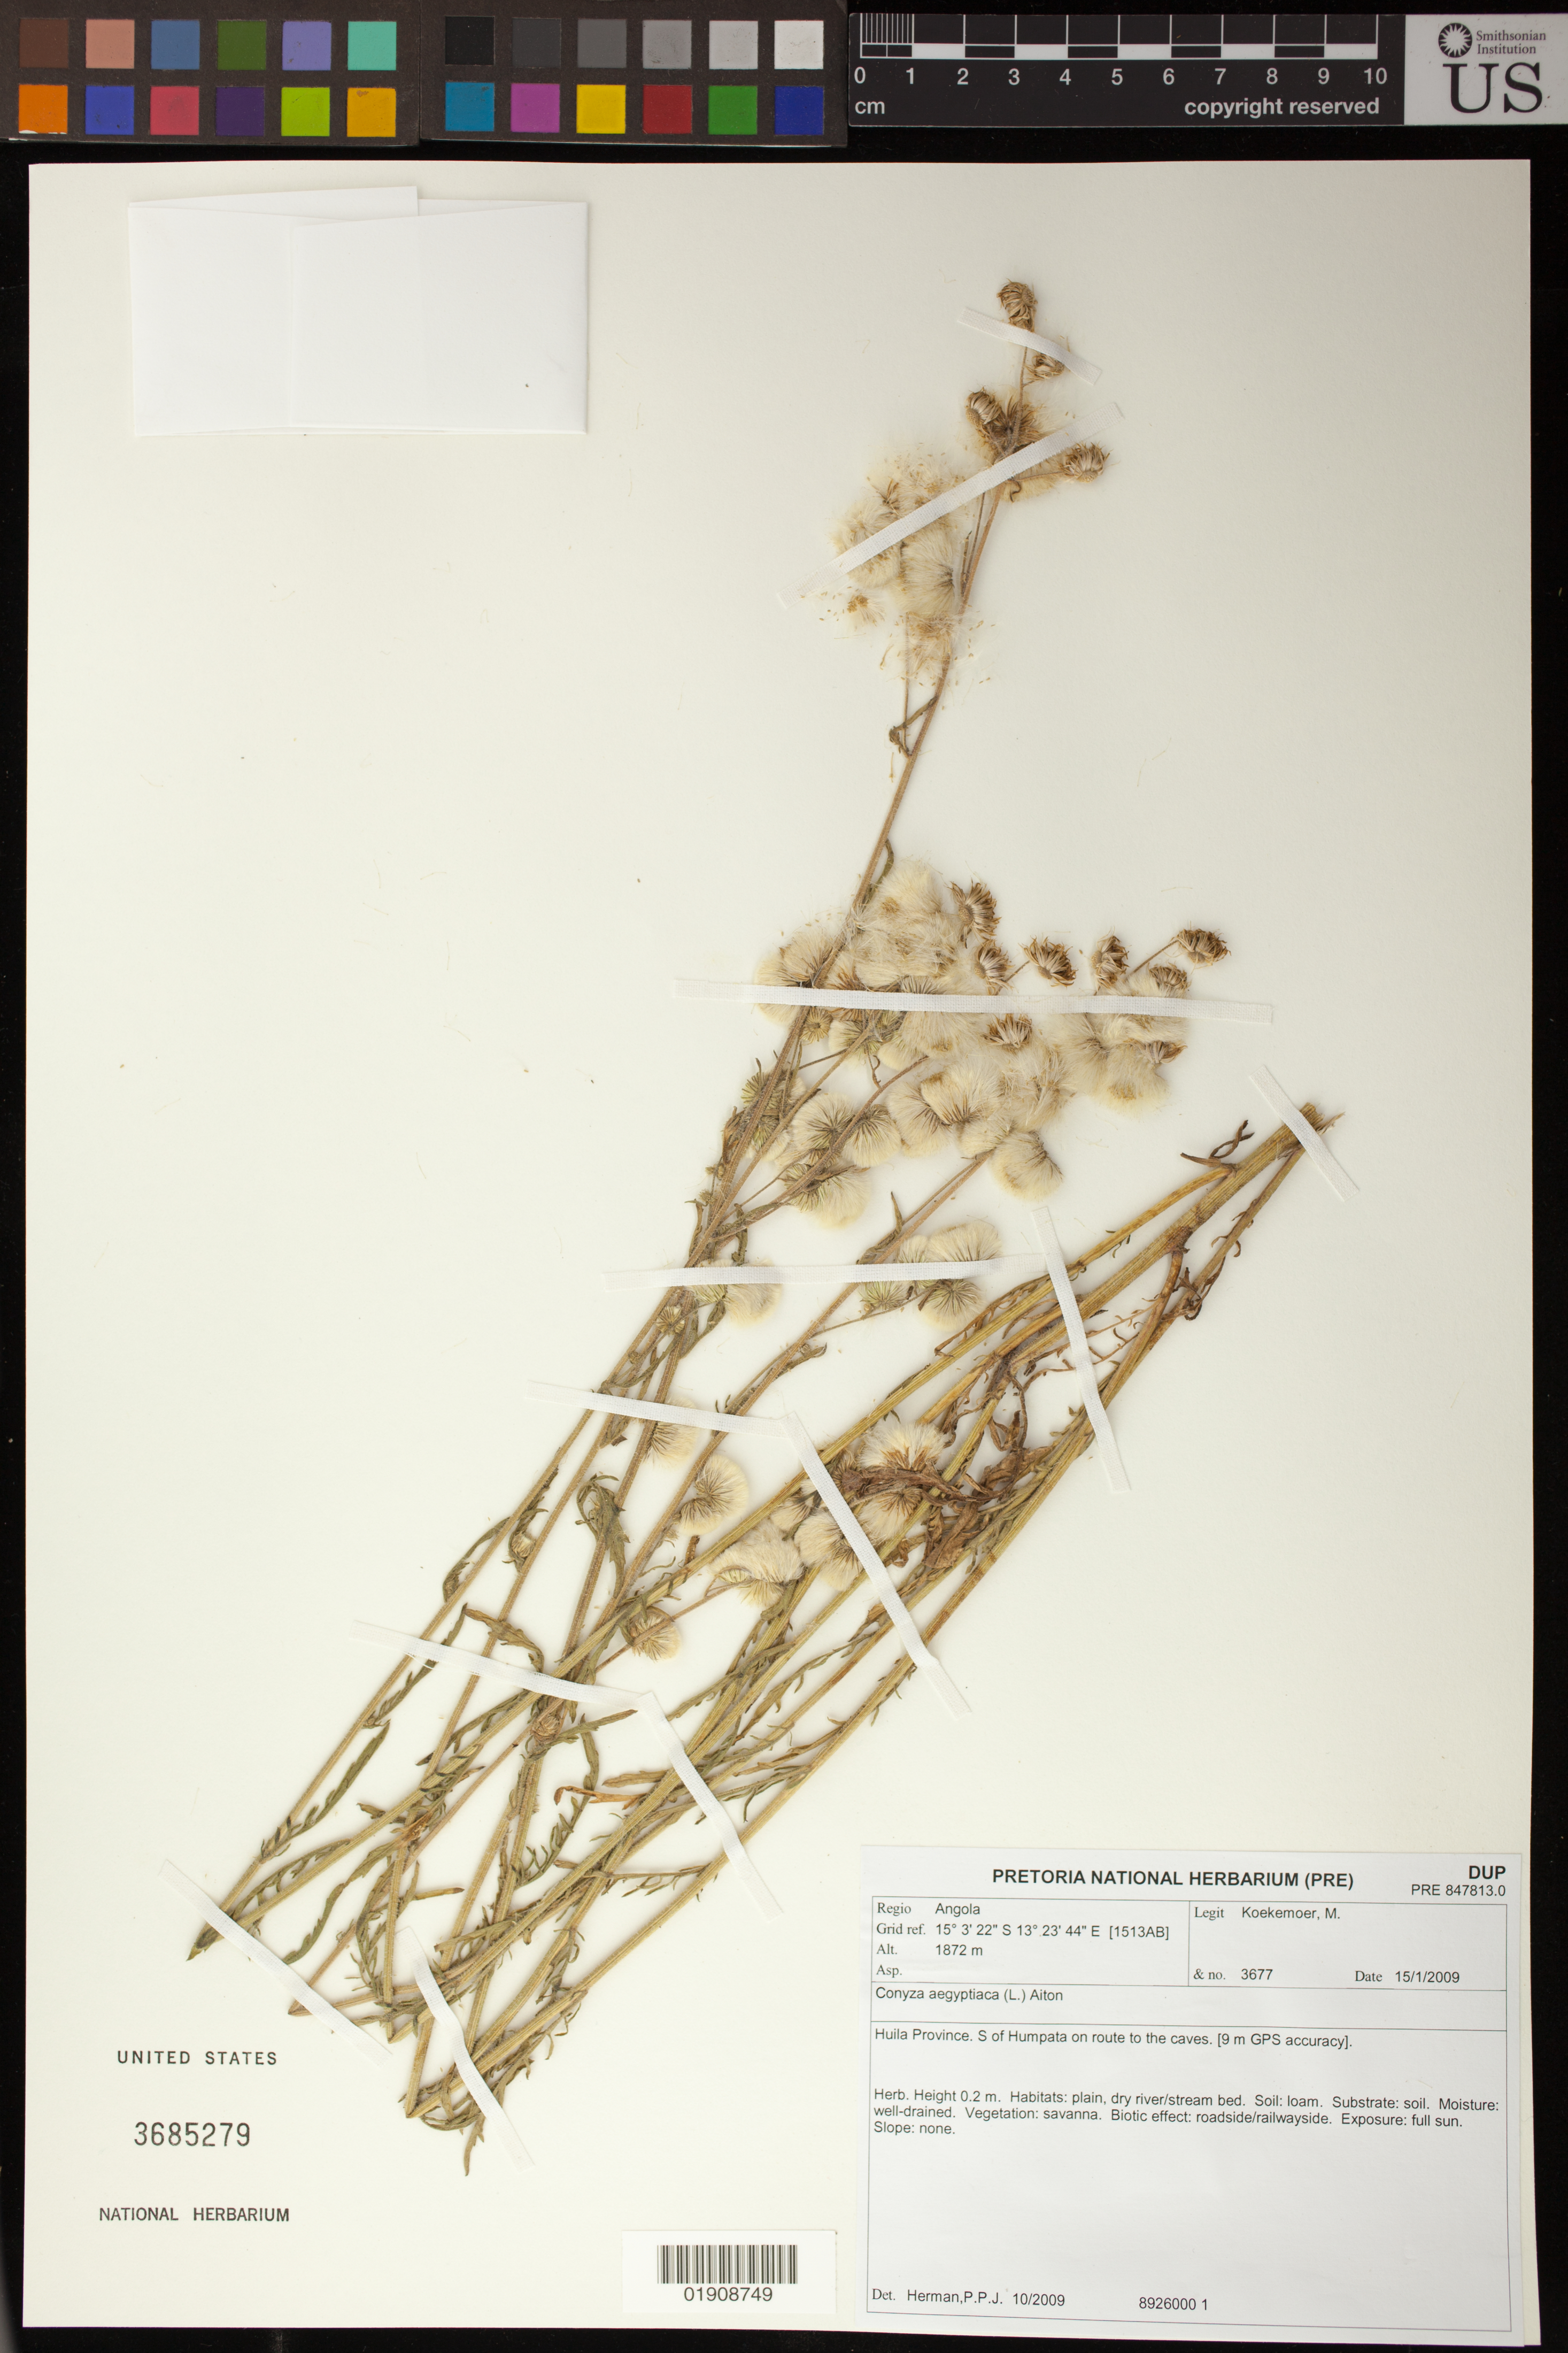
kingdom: Plantae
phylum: Tracheophyta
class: Magnoliopsida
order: Asterales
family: Asteraceae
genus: Conyza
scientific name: Conyza aegyptiaca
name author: (L.) Aiton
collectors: M. Koekemoer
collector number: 3677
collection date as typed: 15 January 2009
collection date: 2009-01-15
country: Angola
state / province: Huíla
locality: S of Humpata on route to the caves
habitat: Plain, dry river /stream bed; in savanna; roadside/railwayside; full sun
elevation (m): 1872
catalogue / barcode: US 3685279